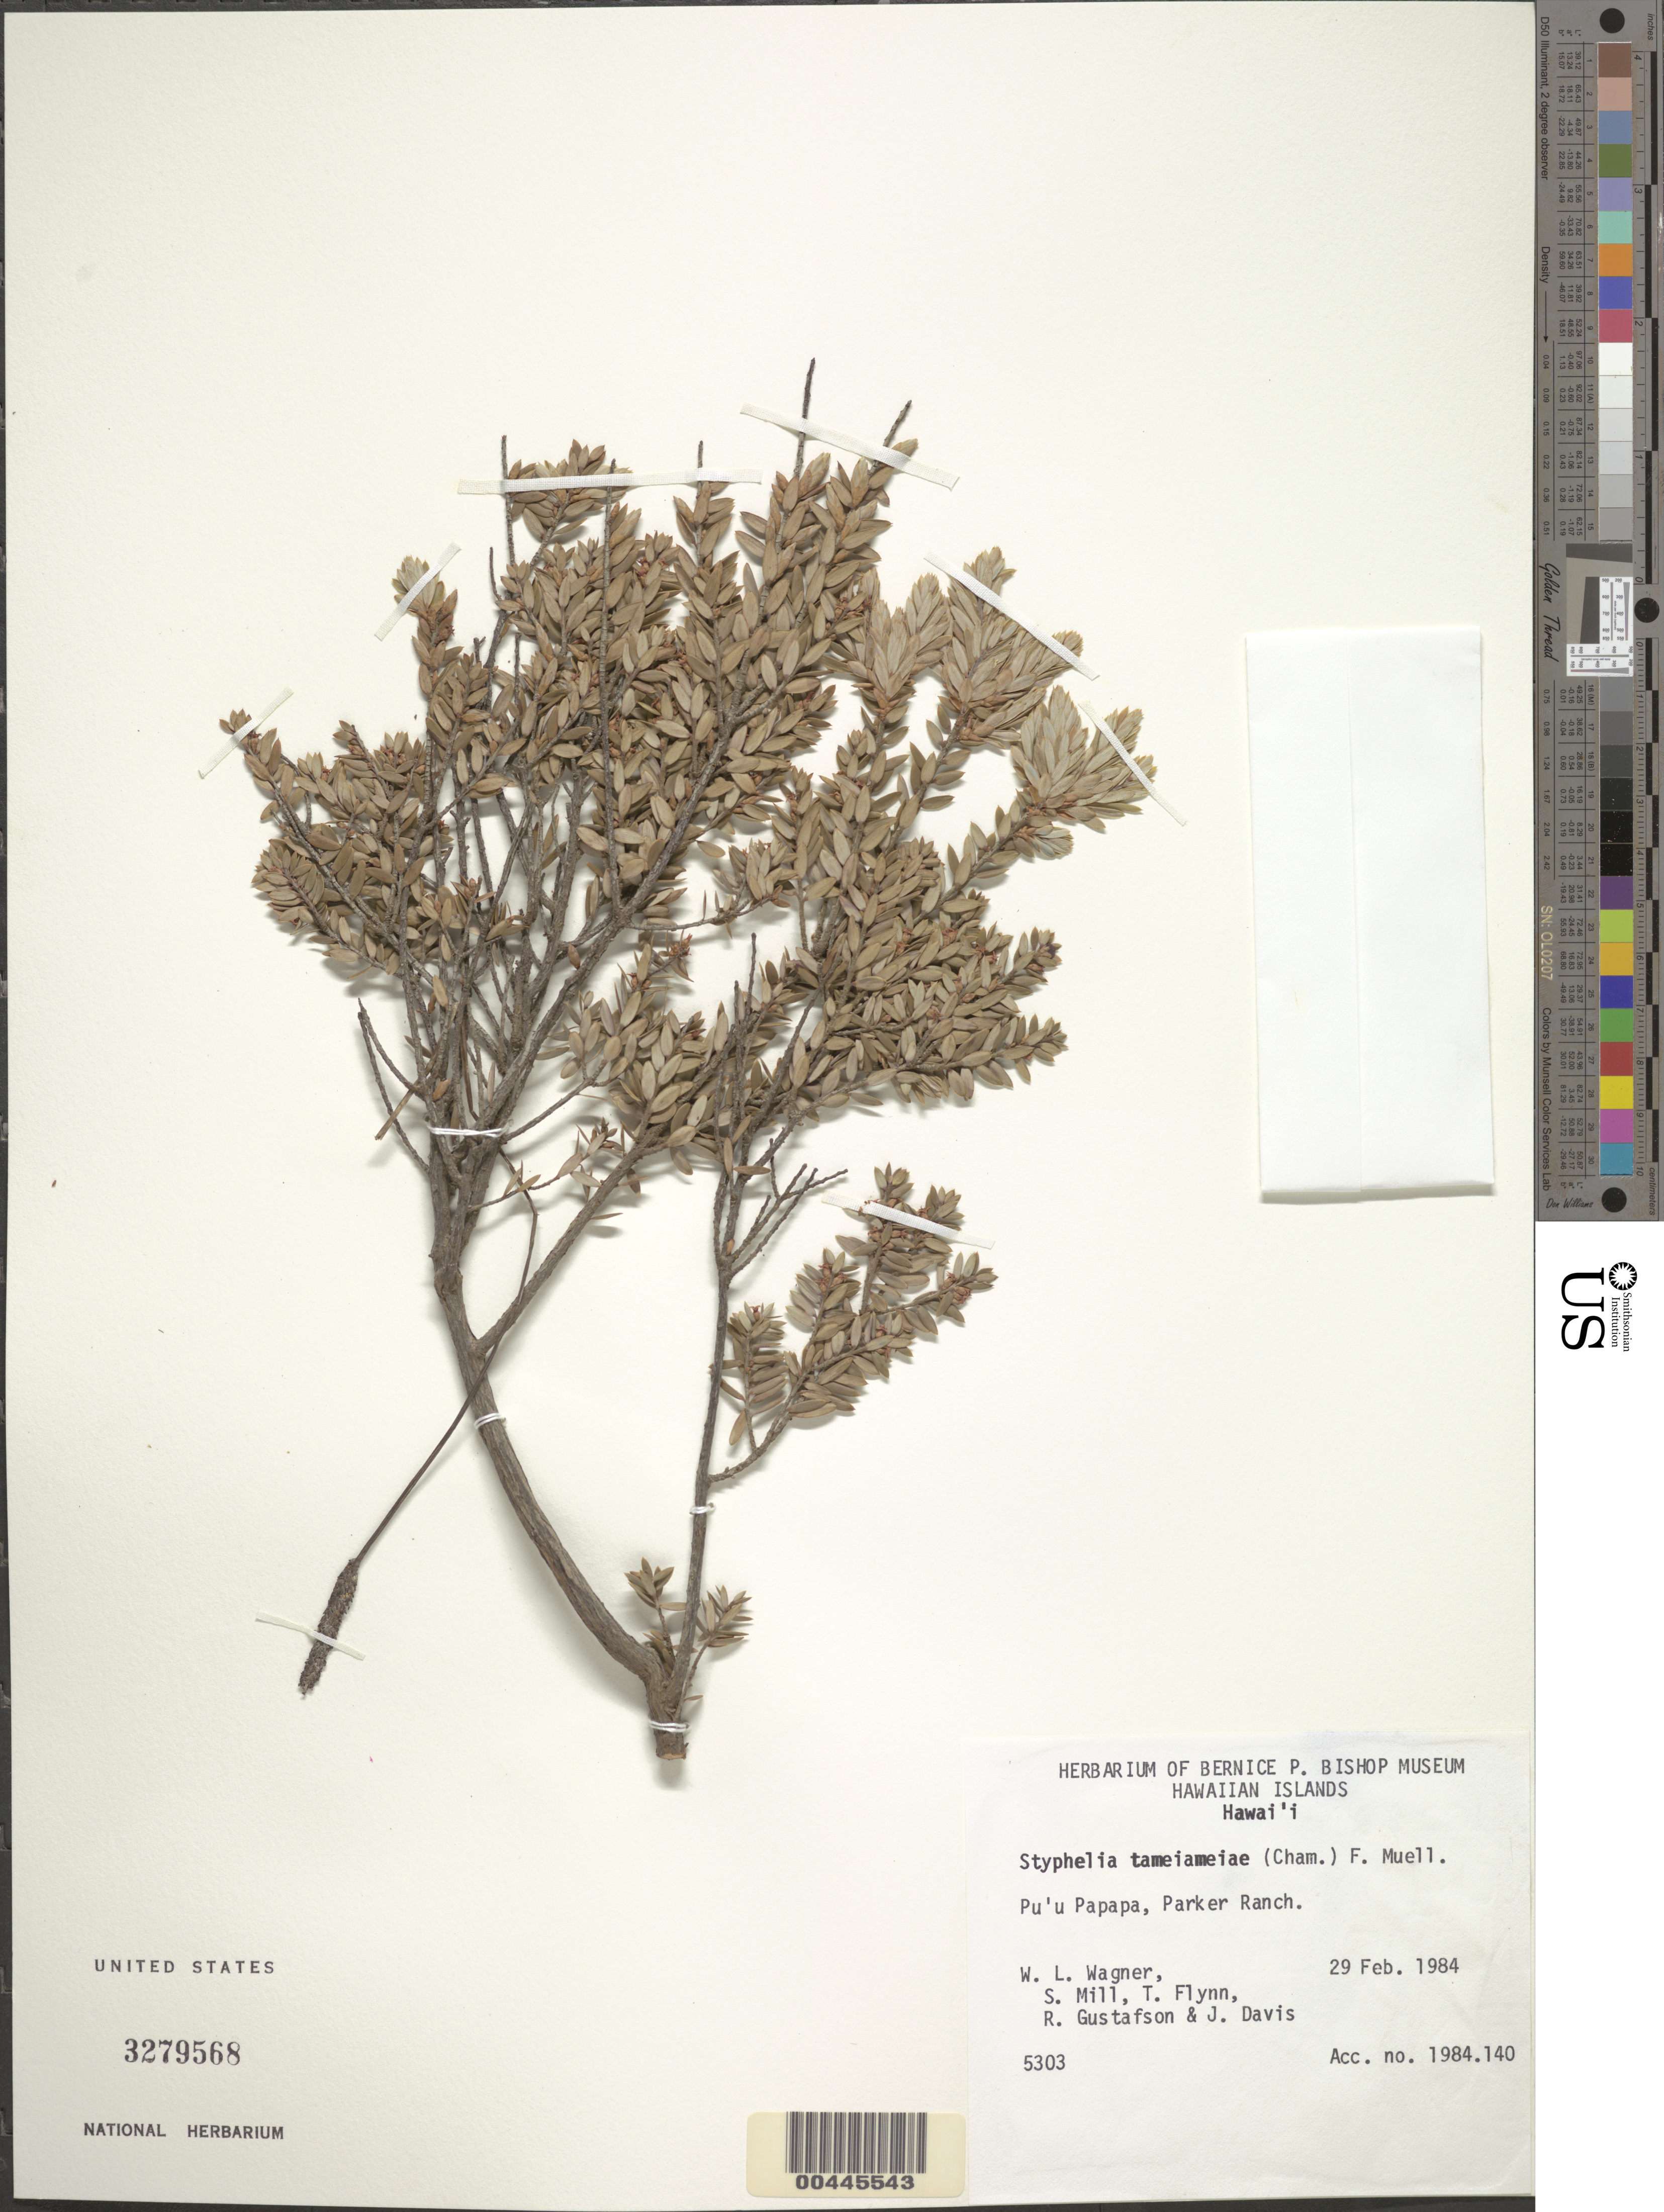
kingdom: Plantae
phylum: Tracheophyta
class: Magnoliopsida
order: Ericales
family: Ericaceae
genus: Leptecophylla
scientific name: Leptecophylla tameiameiae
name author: (Cham. & Schltdl.) C.M. Weiller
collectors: W. L. Wagner, S. W. Miller, T. W. Flynn, R. Gustafson & J. Davis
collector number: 5303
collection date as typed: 29 Feb 1984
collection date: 1984-02-29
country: United States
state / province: Hawaii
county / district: Hawaii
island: Hawaii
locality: Puu Papapa, Parker Ranch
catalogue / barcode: US 3279568